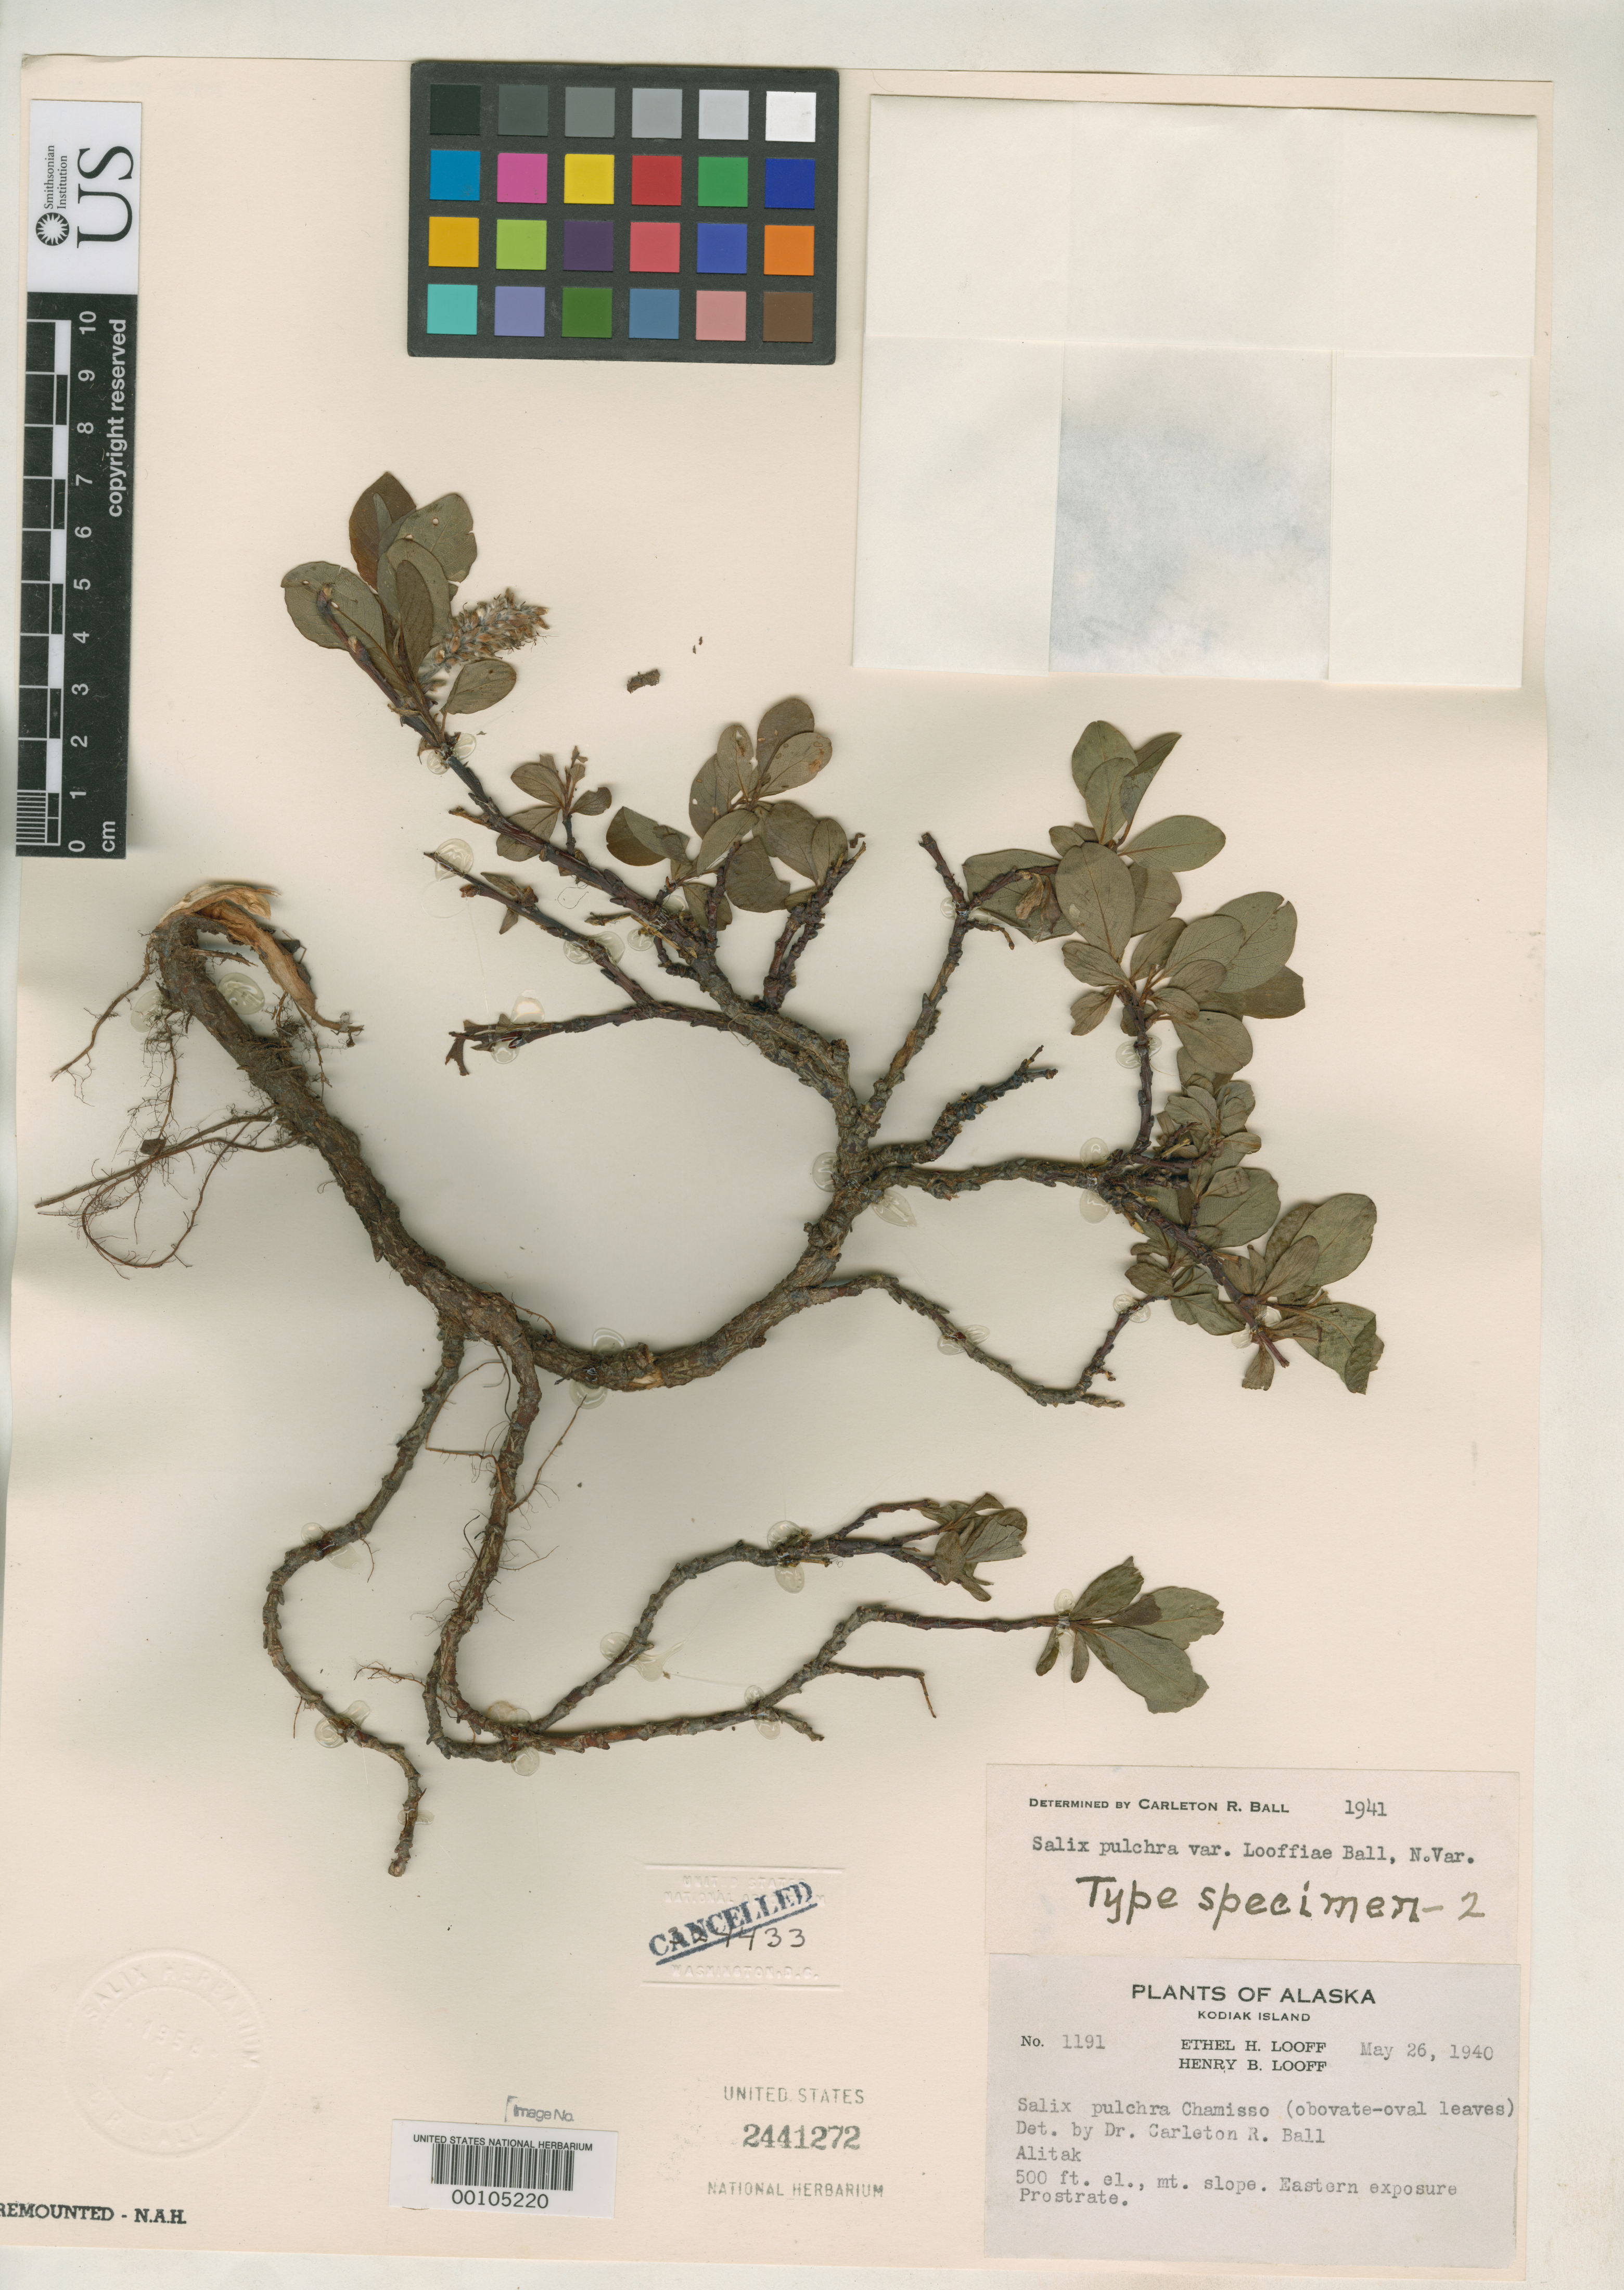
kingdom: Plantae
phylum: Tracheophyta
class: Magnoliopsida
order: Malpighiales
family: Salicaceae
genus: Salix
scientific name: Salix pulchra var. looffiae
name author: C.R. Ball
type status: Isotype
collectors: E. Looff & H. Looff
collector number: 1191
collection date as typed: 26 May 1940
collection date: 1940-05-26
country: United States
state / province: Alaska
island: Kodiak Island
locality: Alitak.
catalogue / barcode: US 2441272